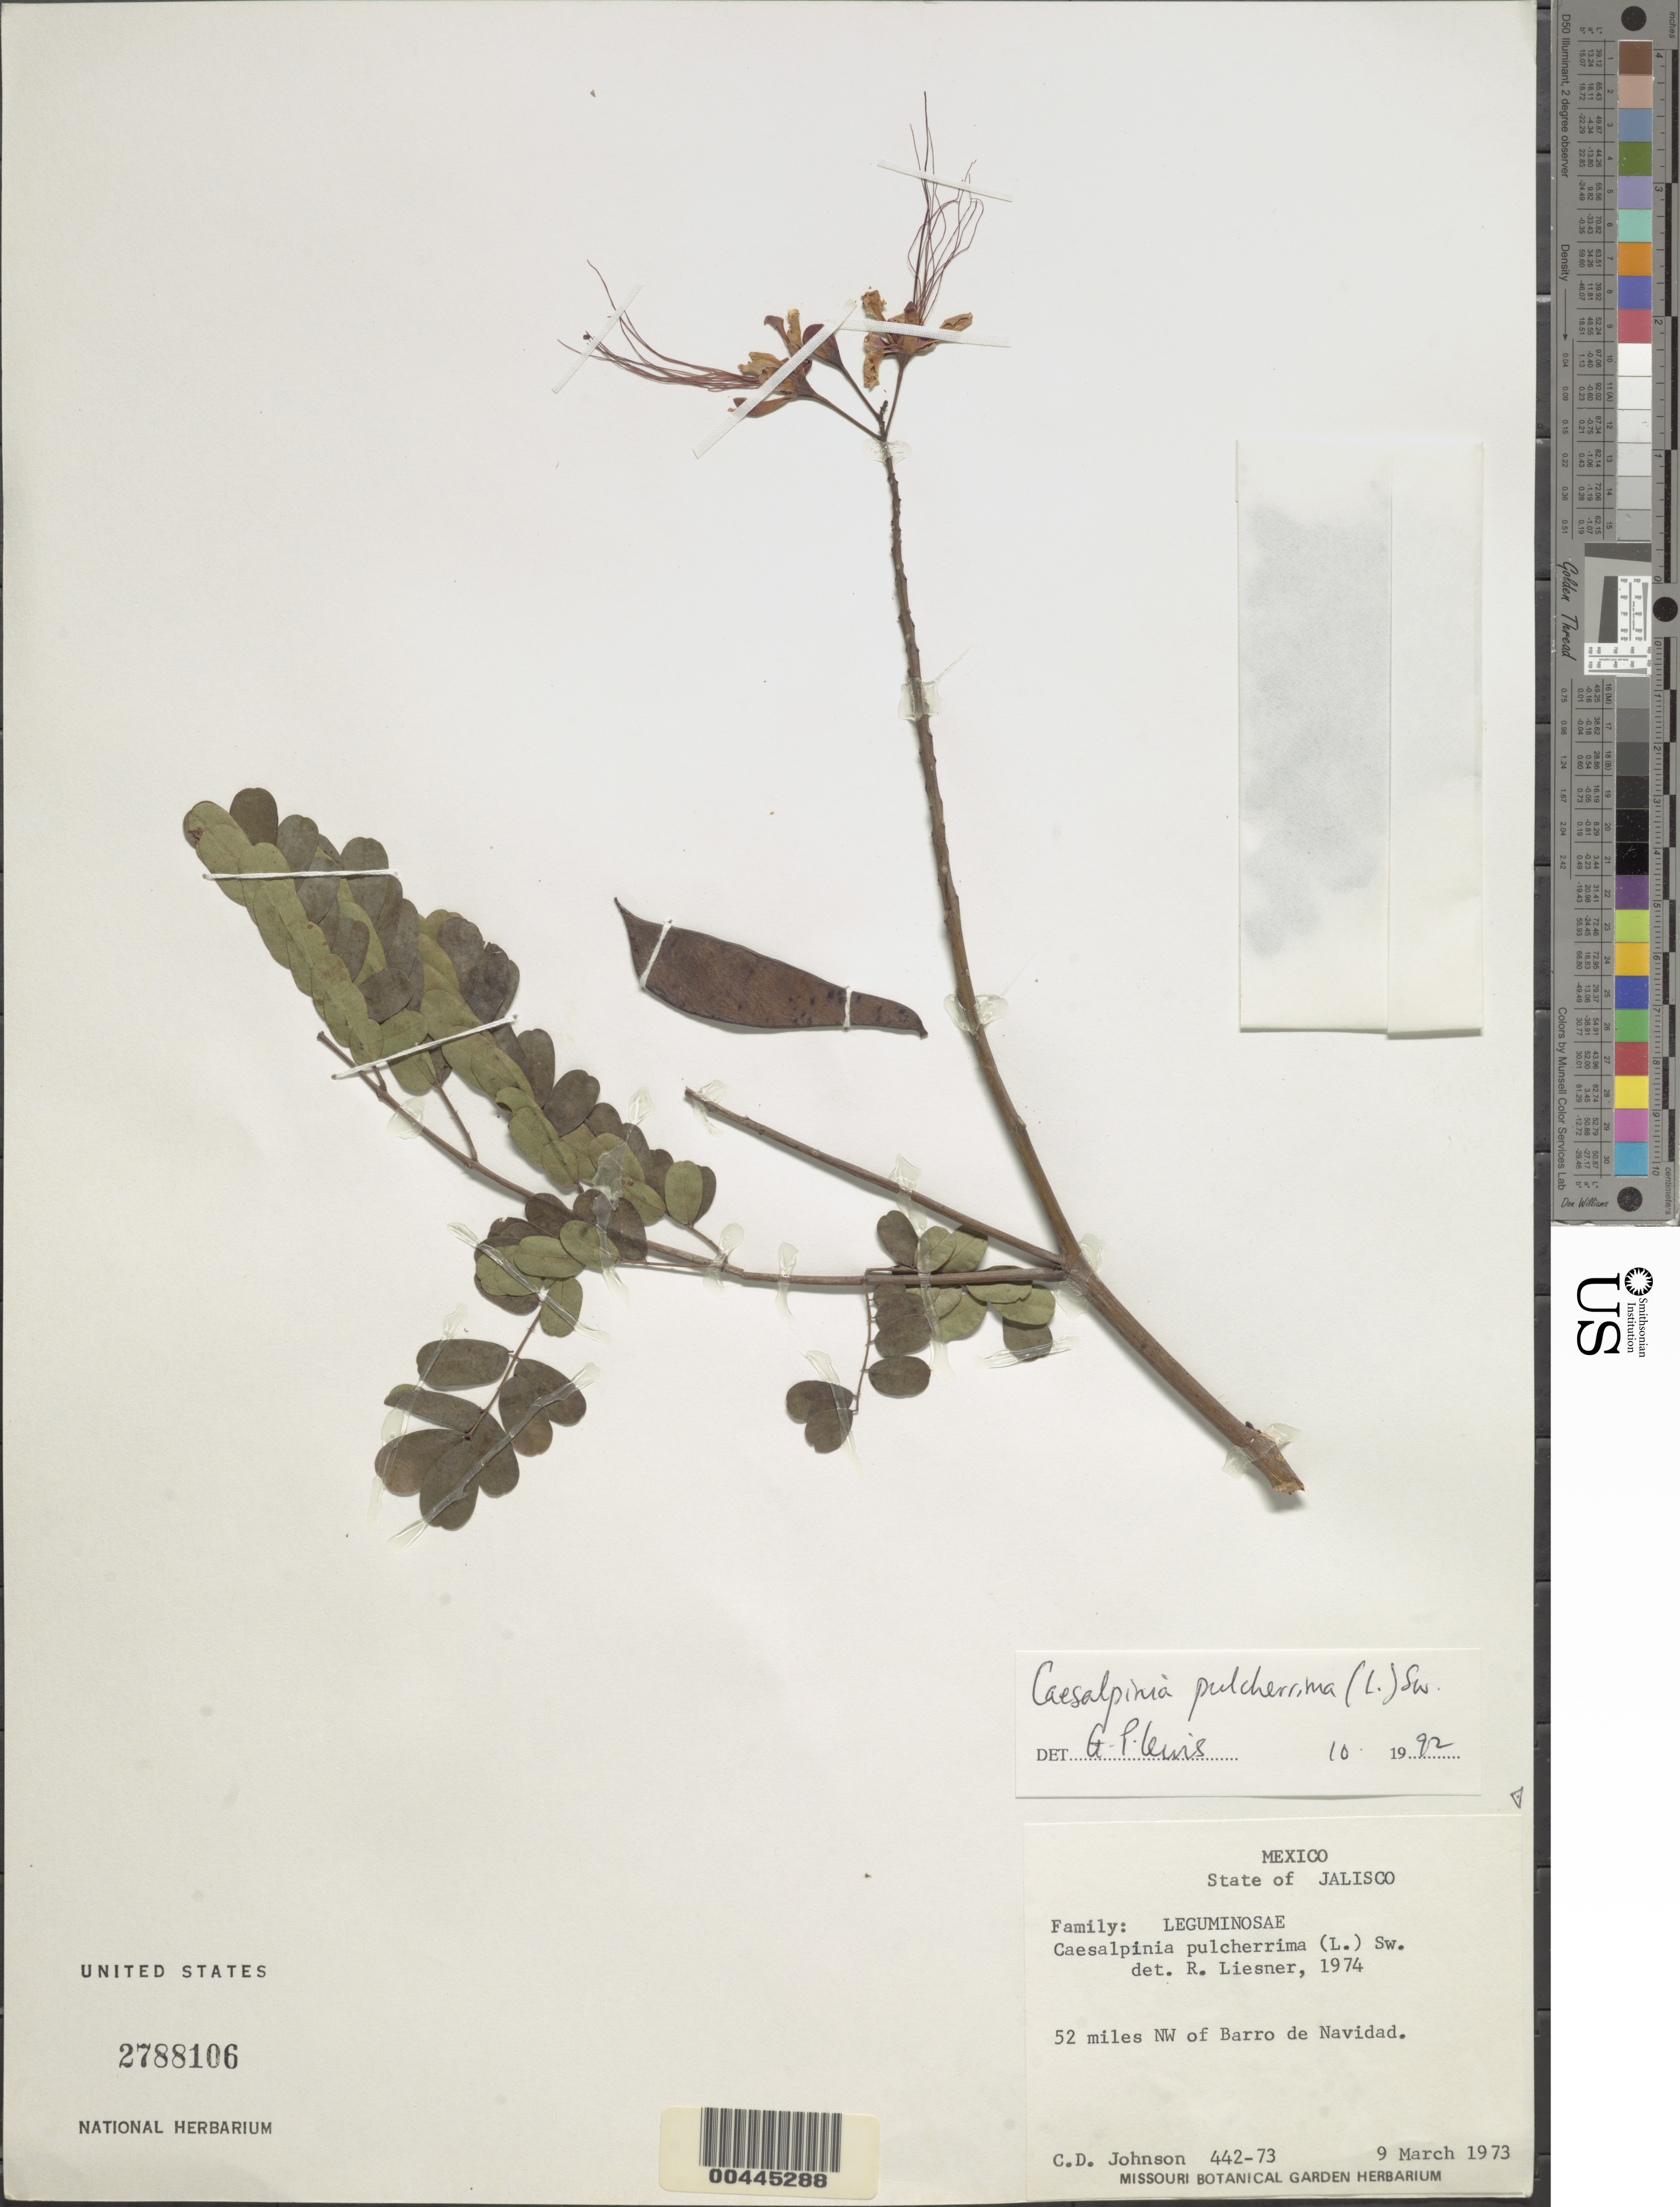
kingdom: Plantae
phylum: Tracheophyta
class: Magnoliopsida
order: Fabales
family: Fabaceae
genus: Caesalpinia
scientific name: Caesalpinia pulcherrima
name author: (L.) Sw.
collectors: C. D. Johnson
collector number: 442-73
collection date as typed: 09 Mar 1973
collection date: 1973-03-09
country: Mexico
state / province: Jalisco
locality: NW of Barro de Navidad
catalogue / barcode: US 2788106